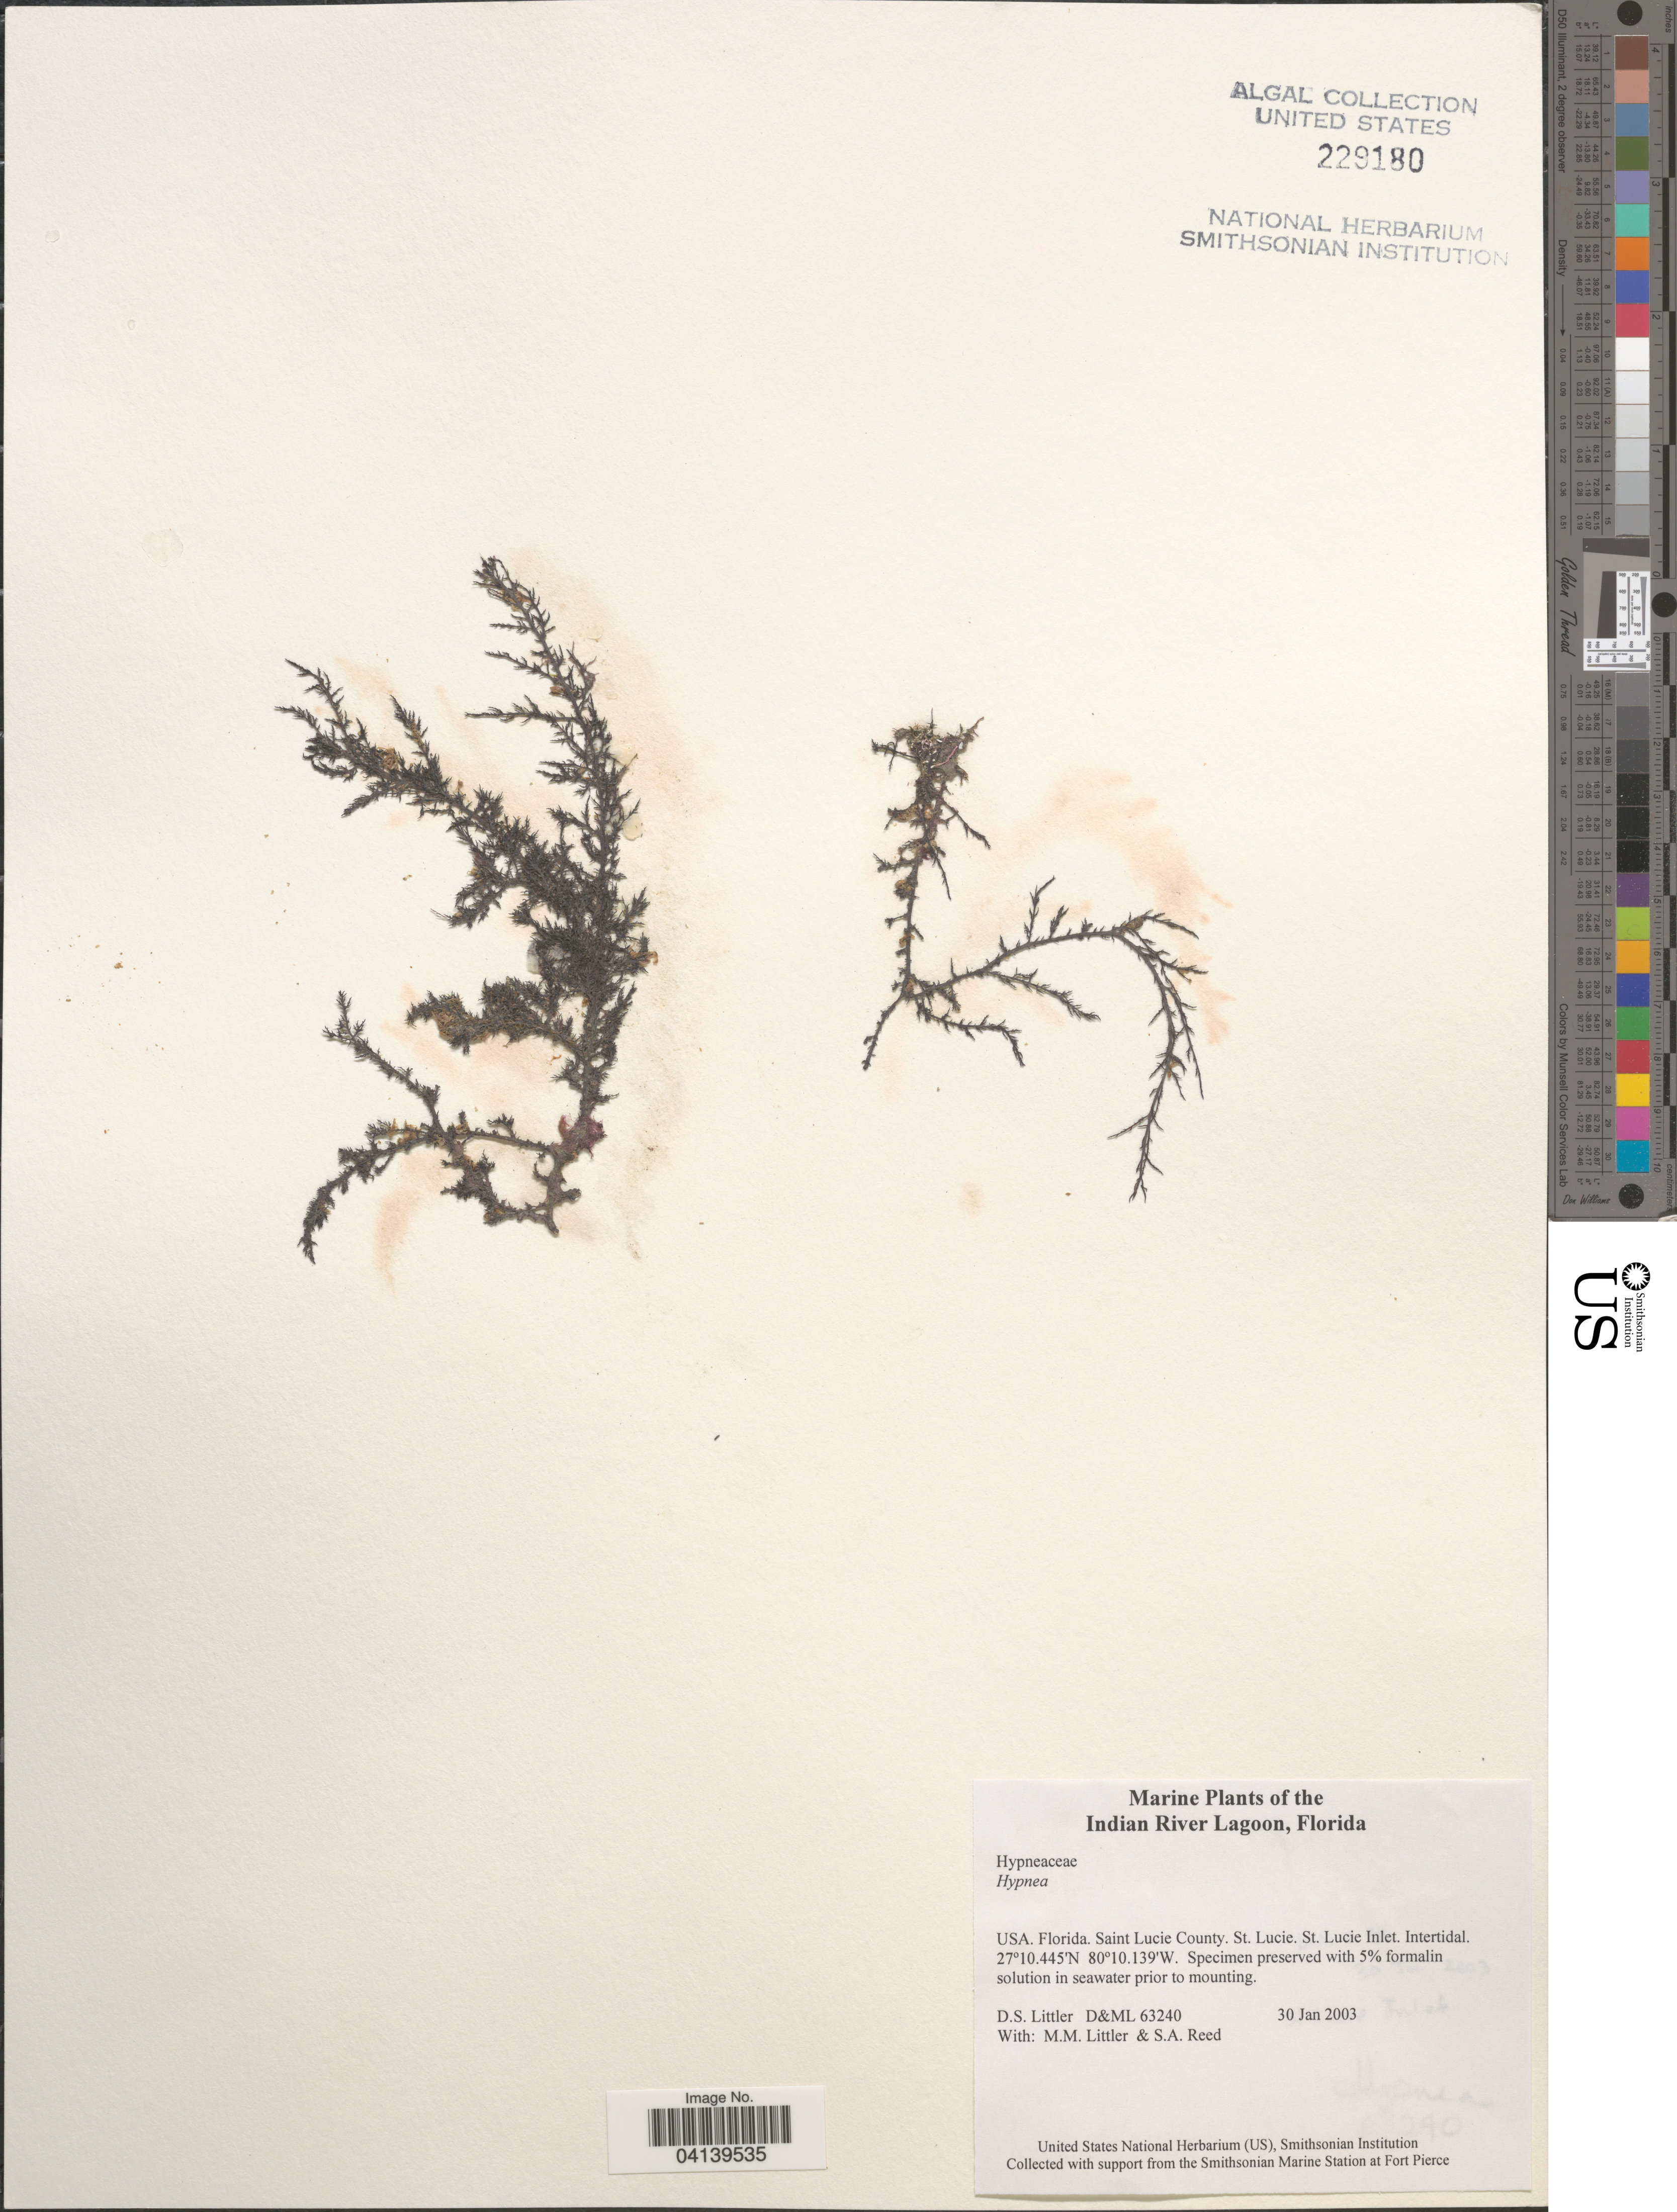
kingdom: Plantae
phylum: Rhodophyta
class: Florideophyceae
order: Gigartinales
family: Cystocloniaceae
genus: Hypnea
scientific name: Hypnea sp.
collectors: D. S. Littler & S. Reed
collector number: D&ML63240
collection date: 2003-01-30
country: United States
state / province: Florida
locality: Indian River Lagoon. Saint Lucie County. St. Lucie. St. Lucie Inlet.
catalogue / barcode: US 229180